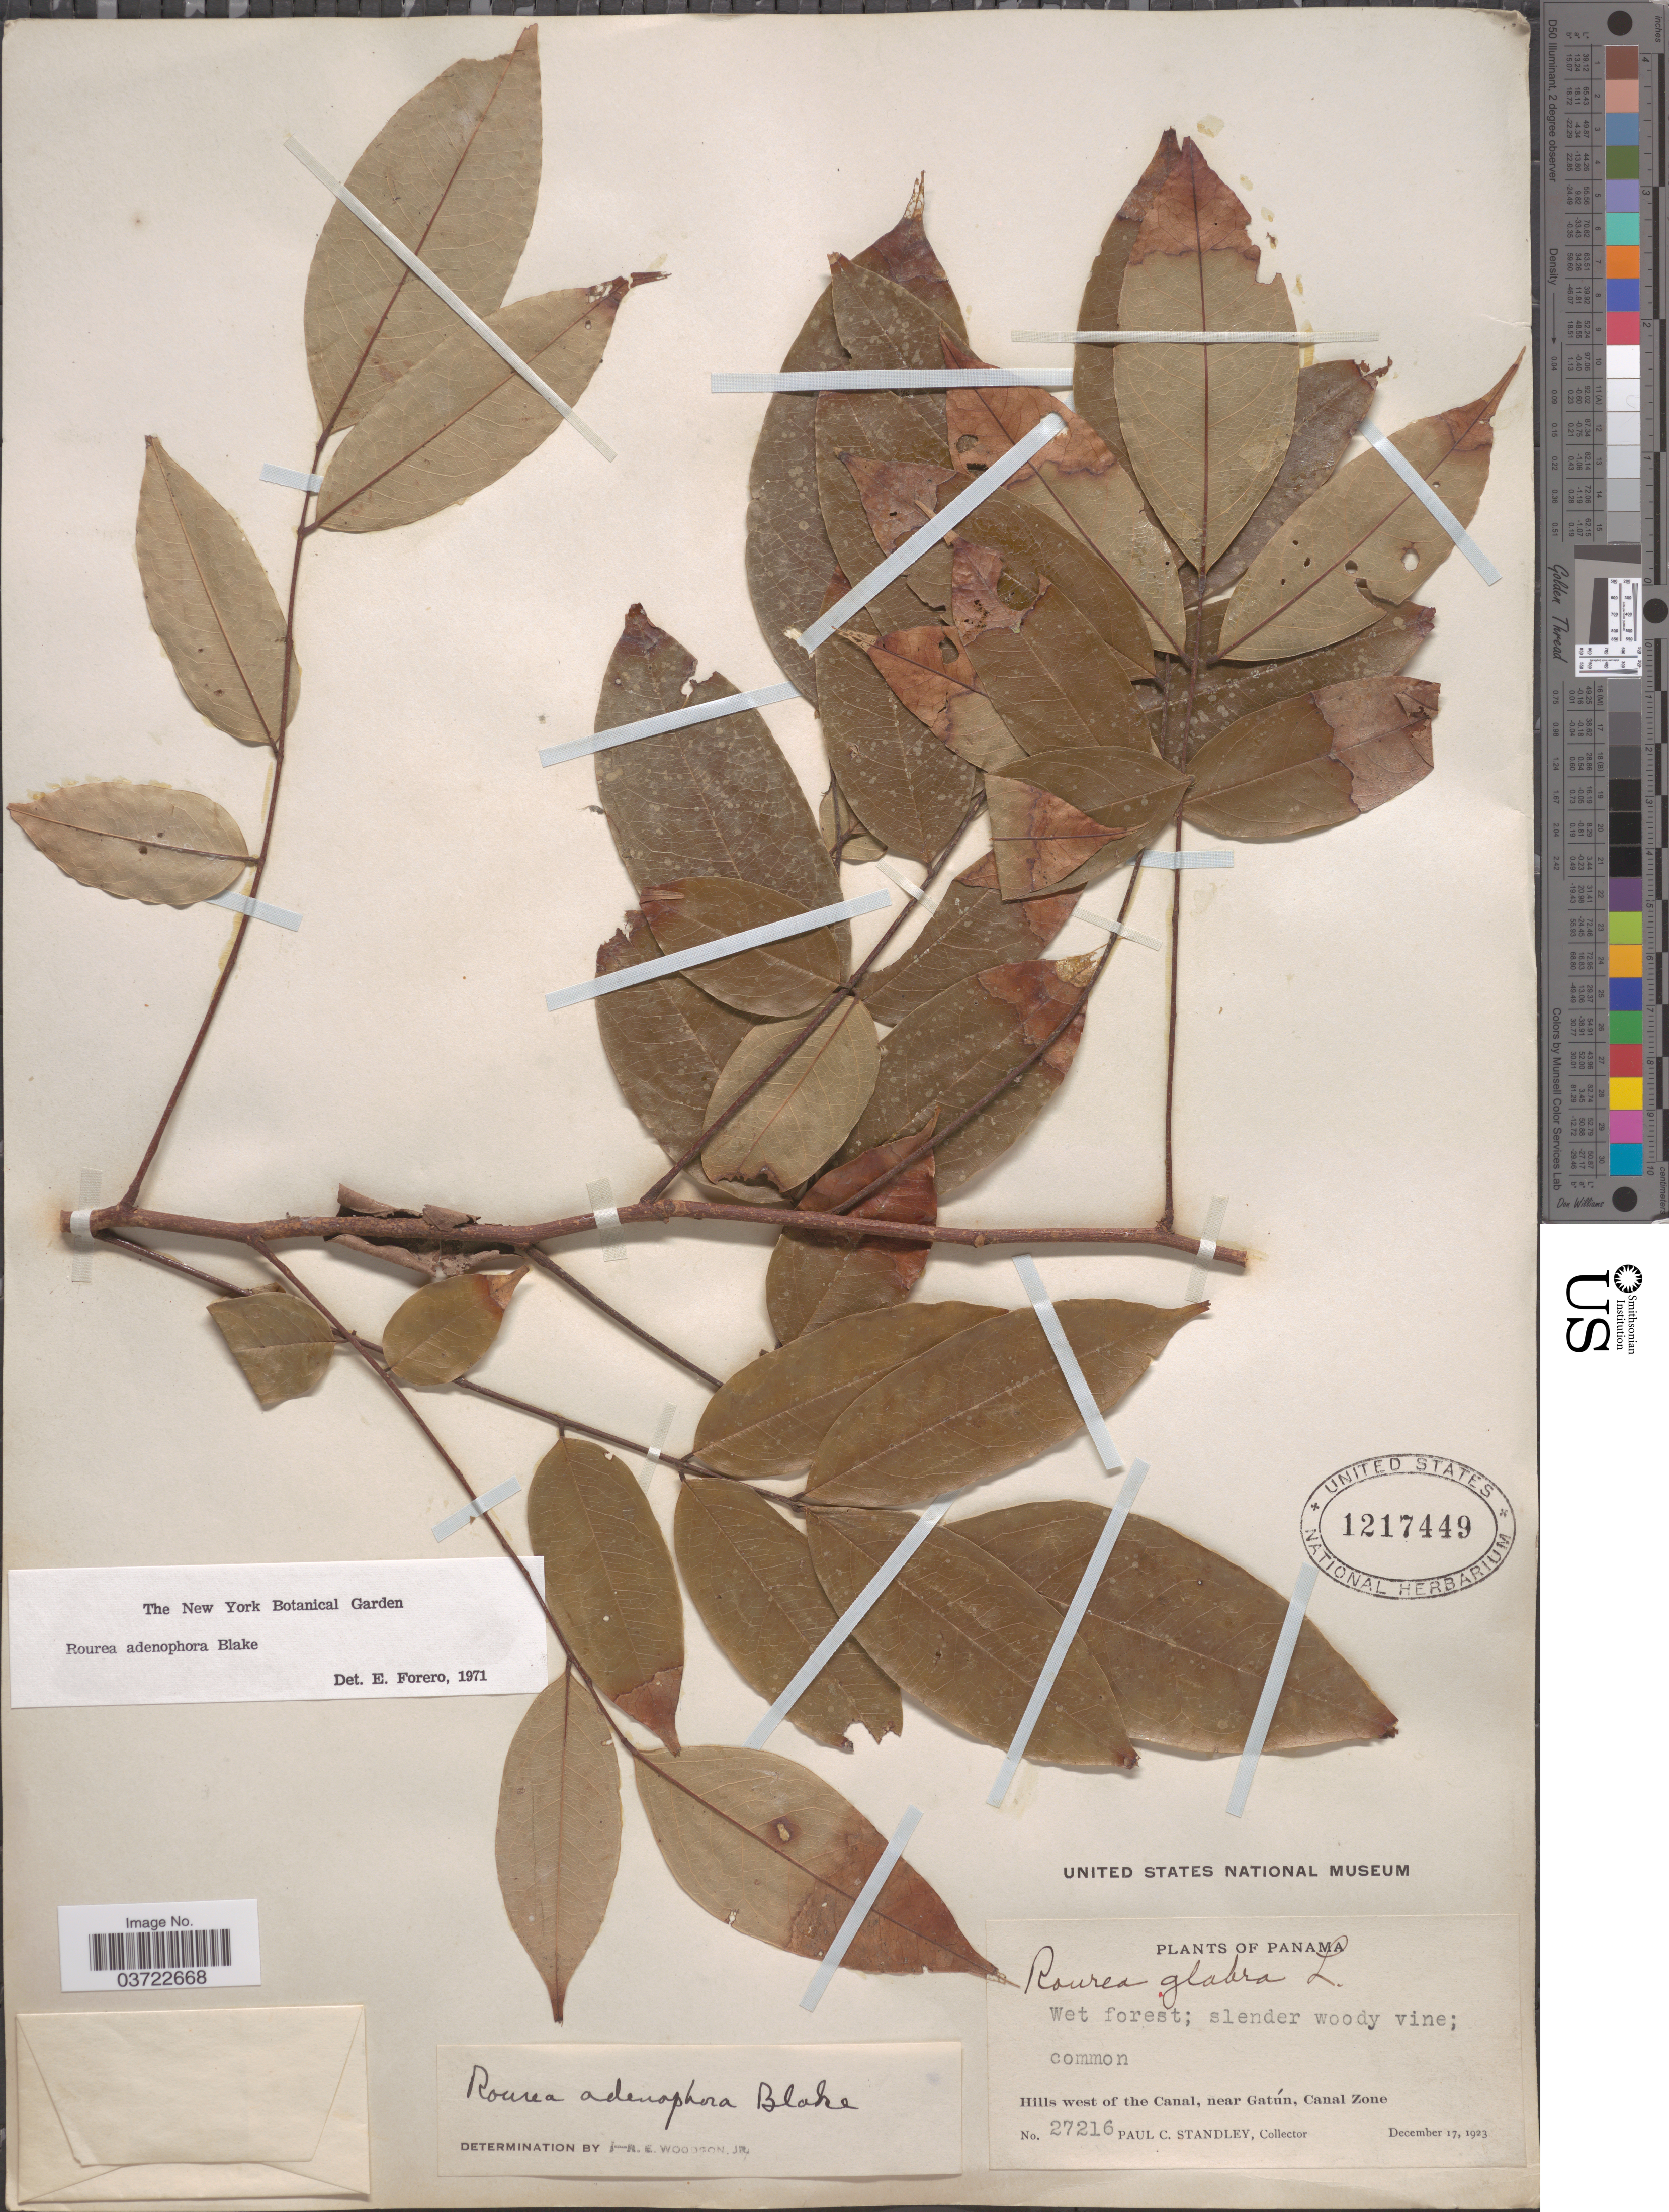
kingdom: Plantae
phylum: Tracheophyta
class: Magnoliopsida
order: Oxalidales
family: Connaraceae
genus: Rourea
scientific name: Rourea adenophora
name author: S.F. Blake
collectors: P. C. Standley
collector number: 27216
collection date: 1923-12-17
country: Panama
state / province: Colón / Panamá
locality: Hills west of the Canal, near Gatúm, Canal Zone.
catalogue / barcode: US 1217449